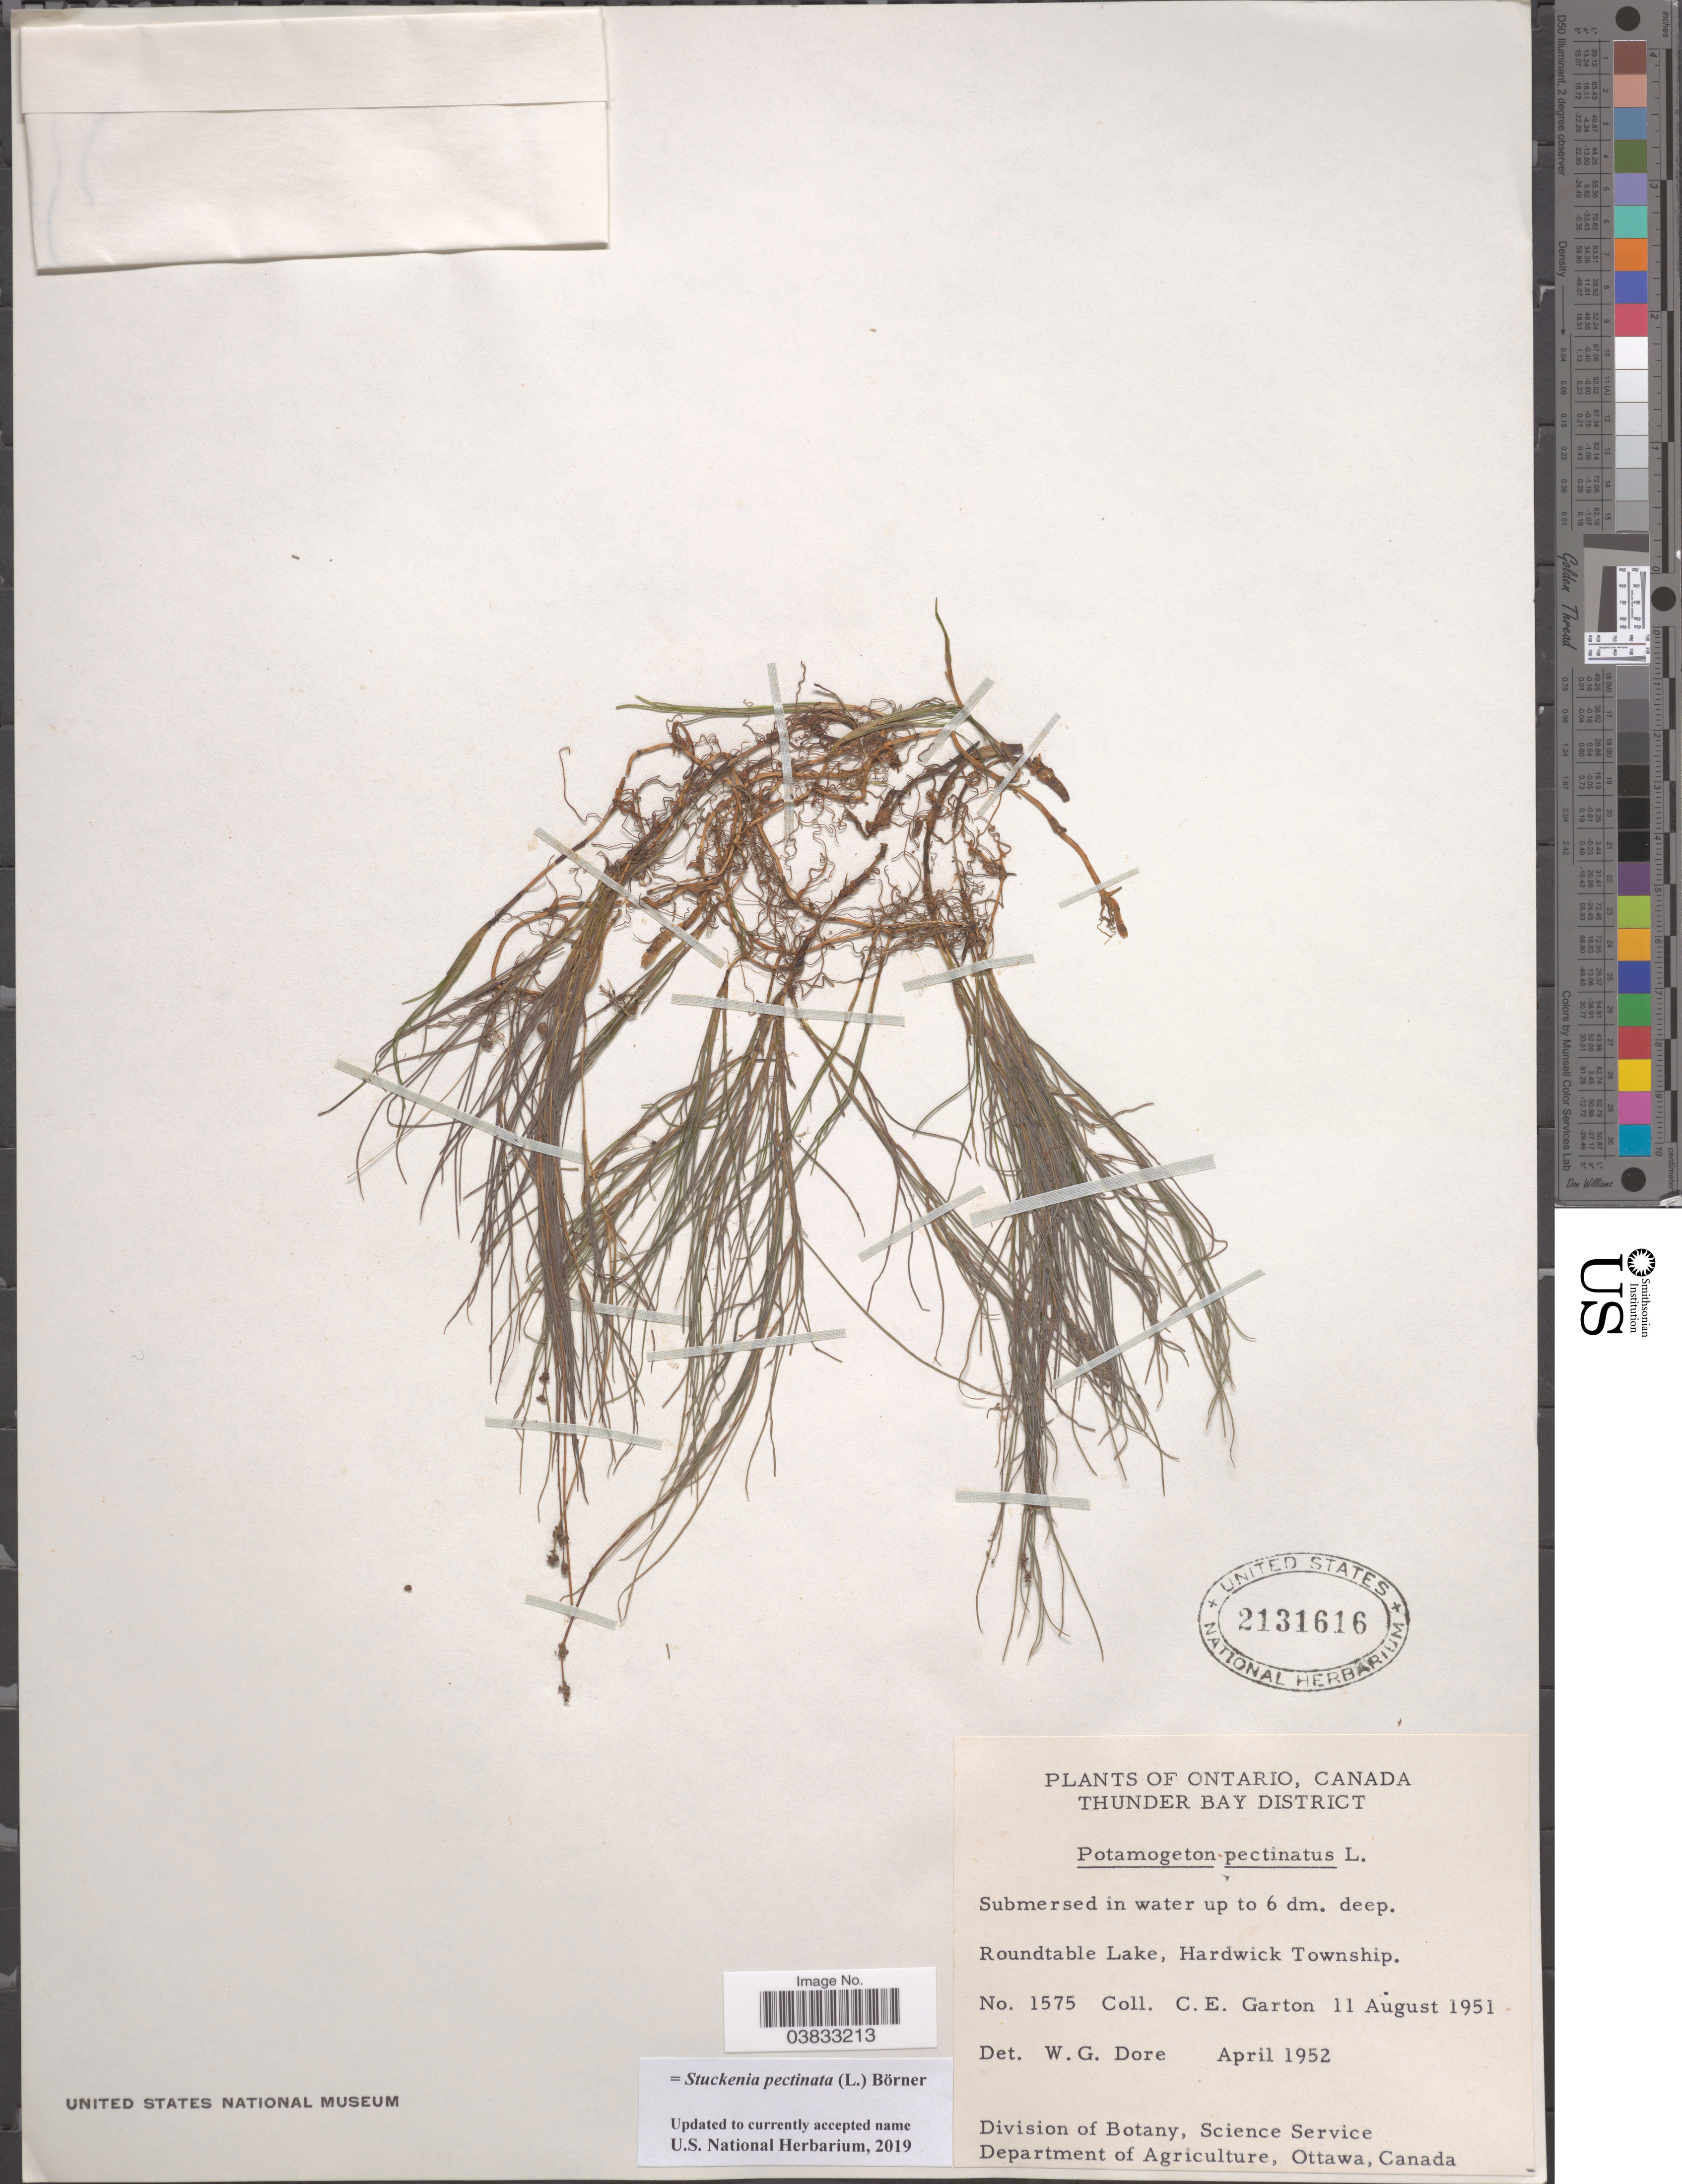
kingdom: Plantae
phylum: Tracheophyta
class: Liliopsida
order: Alismatales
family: Potamogetonaceae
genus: Stuckenia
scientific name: Stuckenia pectinata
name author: (L.) Börner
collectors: C. E. Garton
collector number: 1575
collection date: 1951-08-11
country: Canada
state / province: Ontario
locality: Thunder Bay District. Roundtable Lake, Hardwick Township.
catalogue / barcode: US 2131616